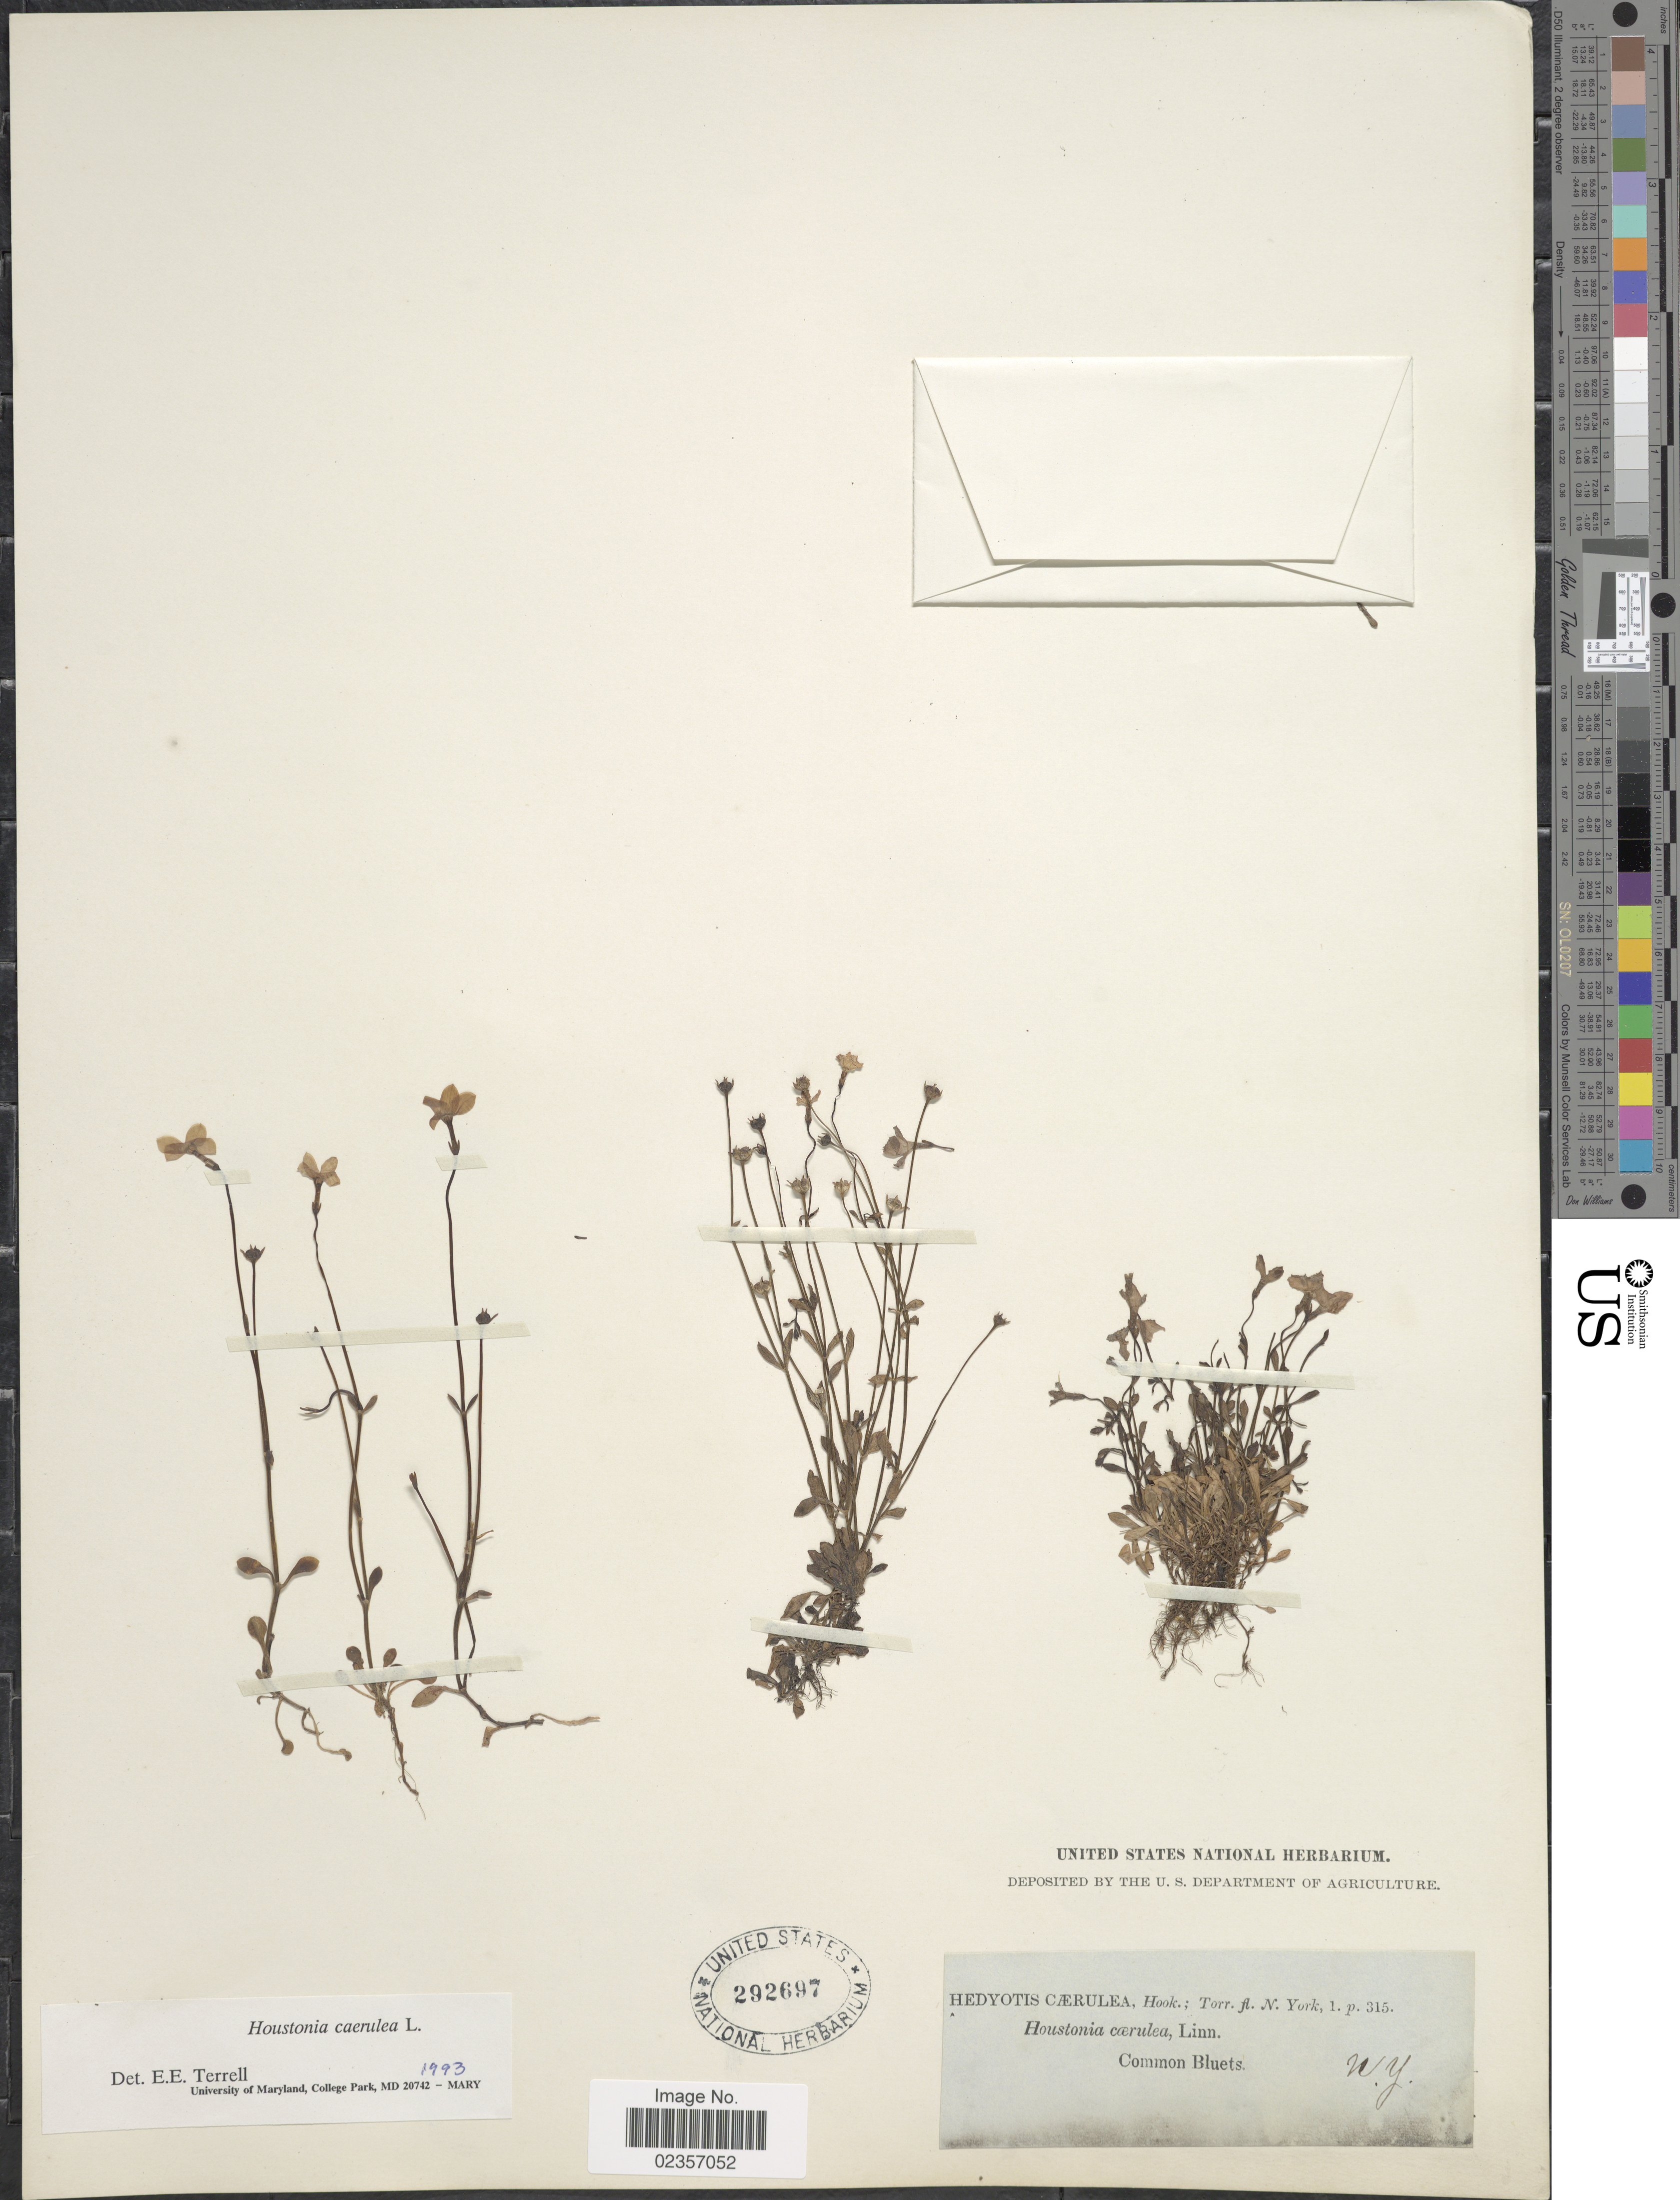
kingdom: Plantae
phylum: Tracheophyta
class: Magnoliopsida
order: Gentianales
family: Rubiaceae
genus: Houstonia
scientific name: Houstonia caerulea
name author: L.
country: United States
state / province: New York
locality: Common Bluets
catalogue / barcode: US 292697